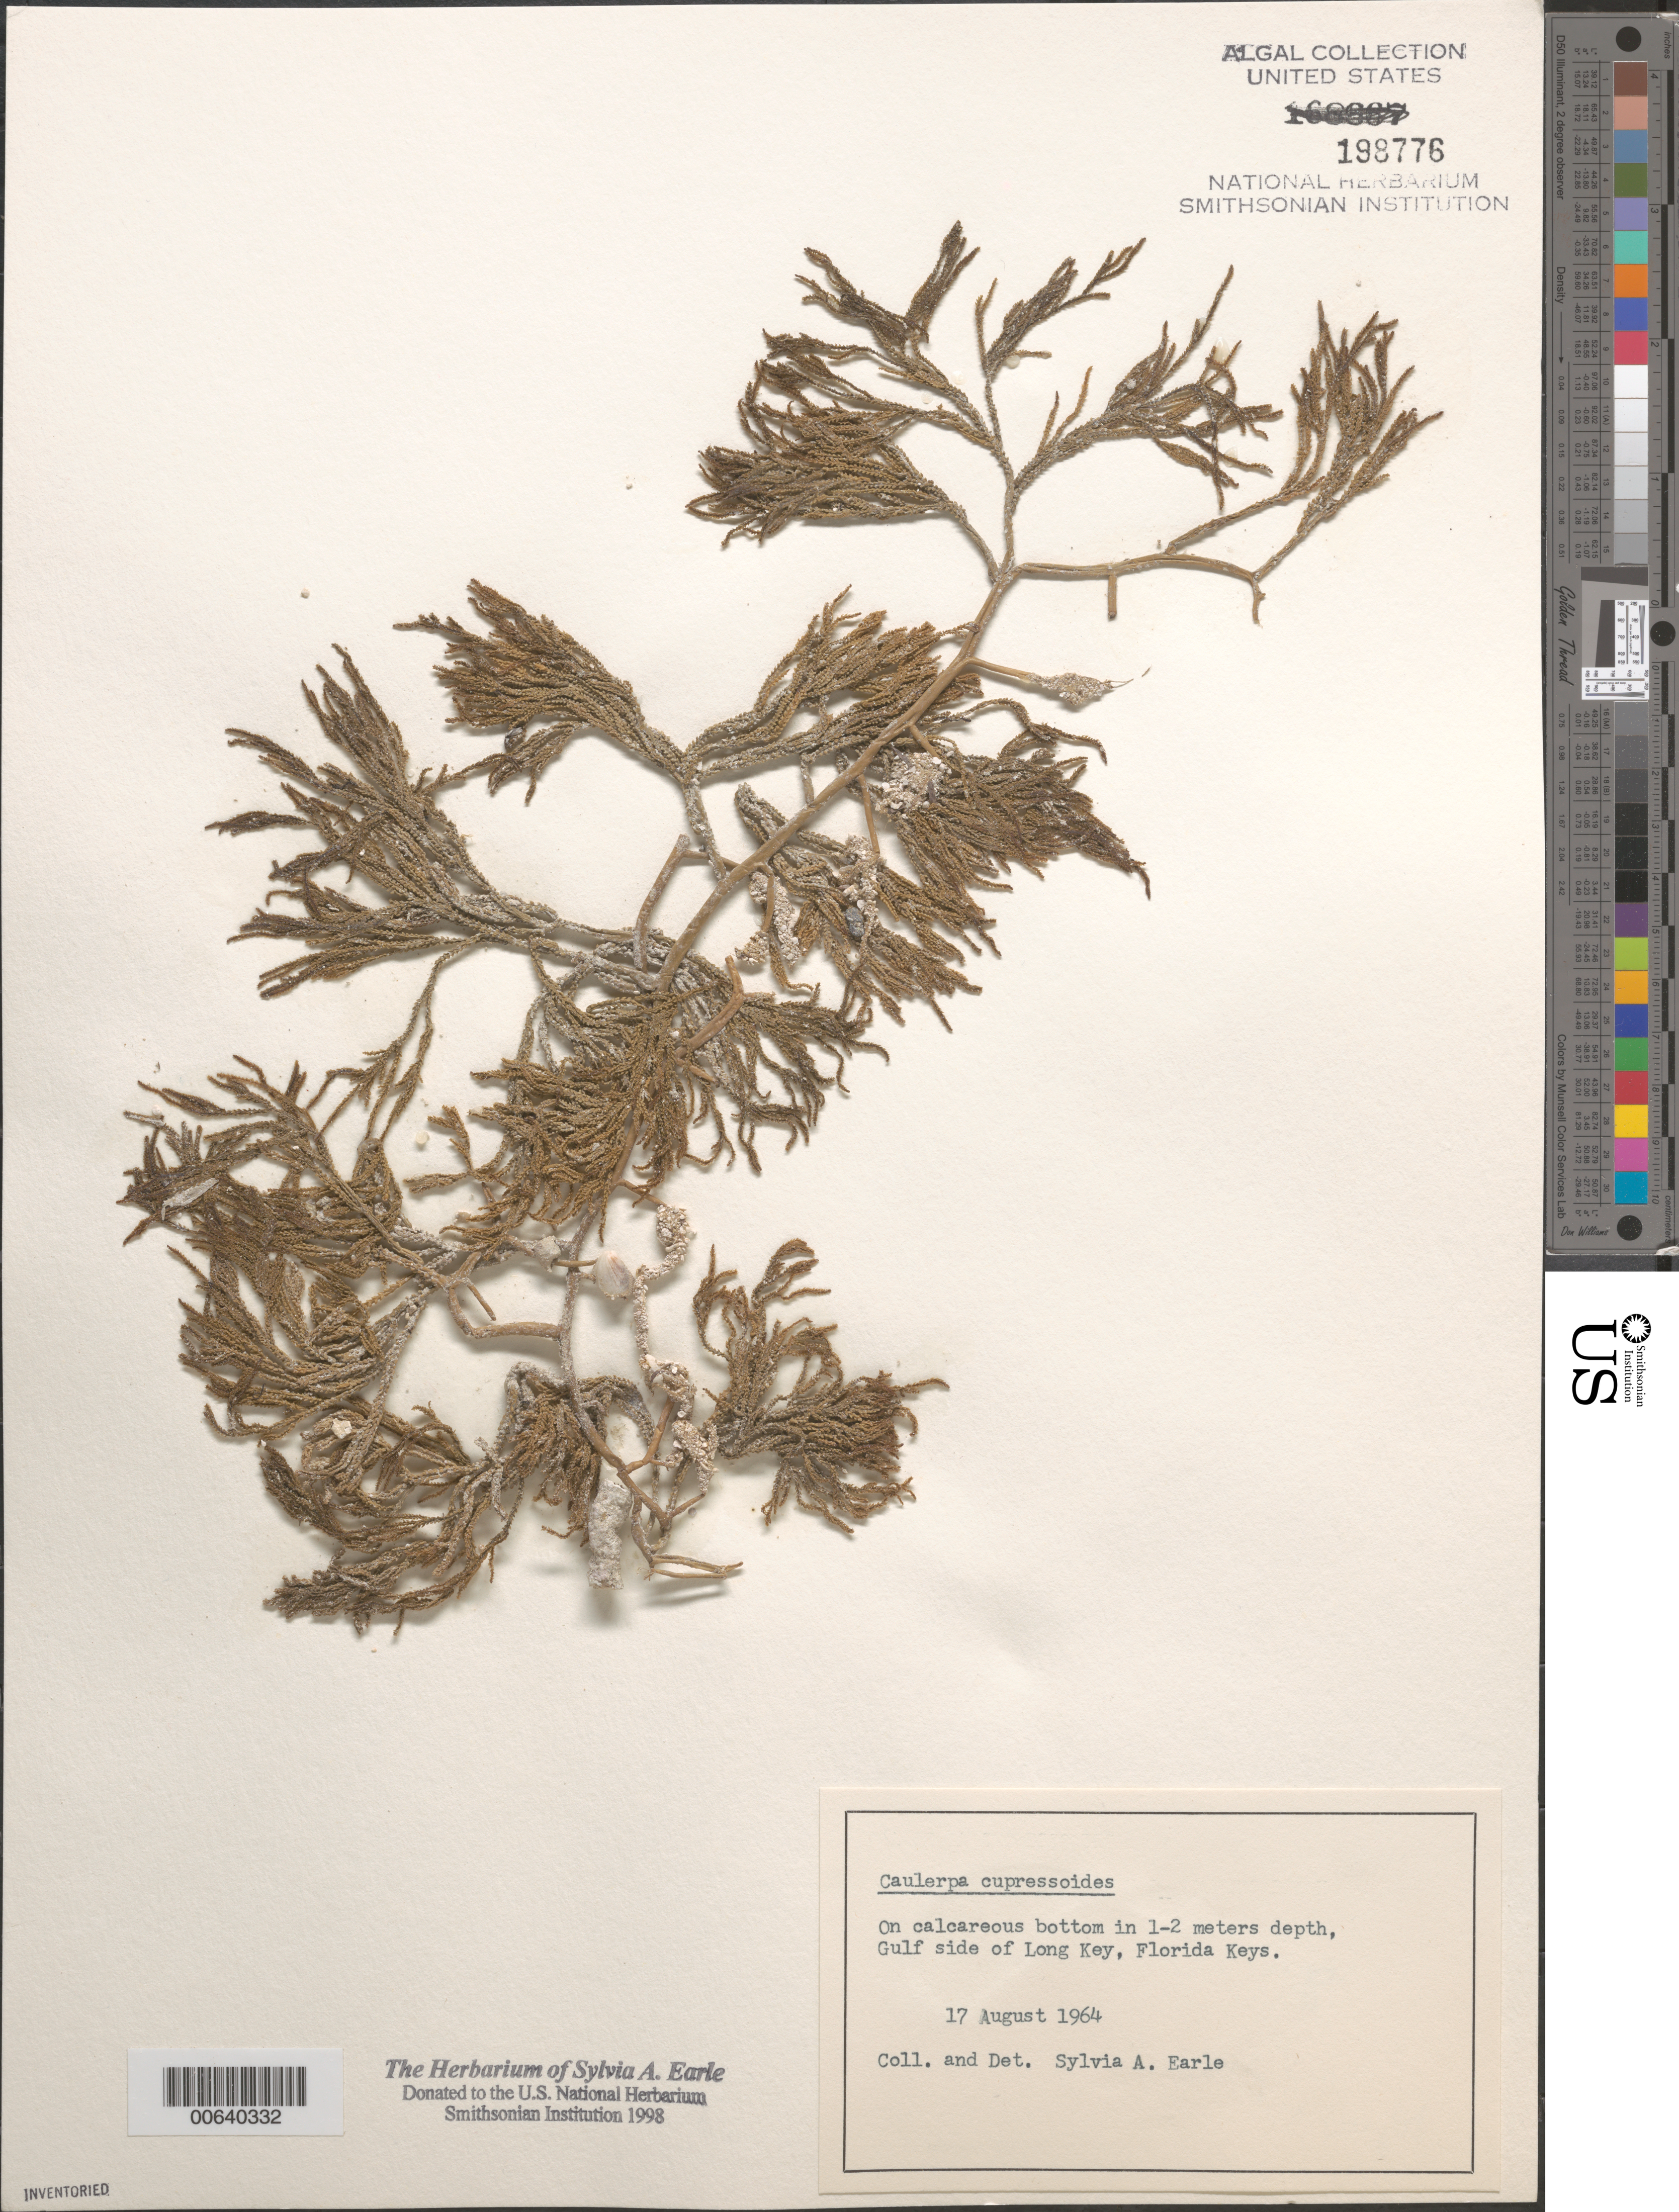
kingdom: Plantae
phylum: Chlorophyta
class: Ulvophyceae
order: Bryopsidales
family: Caulerpaceae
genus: Caulerpa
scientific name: Caulerpa cupressoides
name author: (Vahl) C. Agardh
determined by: Earle, S. A.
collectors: S. A. Earle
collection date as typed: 17 Aug 1964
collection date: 1964-08-17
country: United States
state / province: Florida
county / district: Monroe County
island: Long Key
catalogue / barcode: US 198776